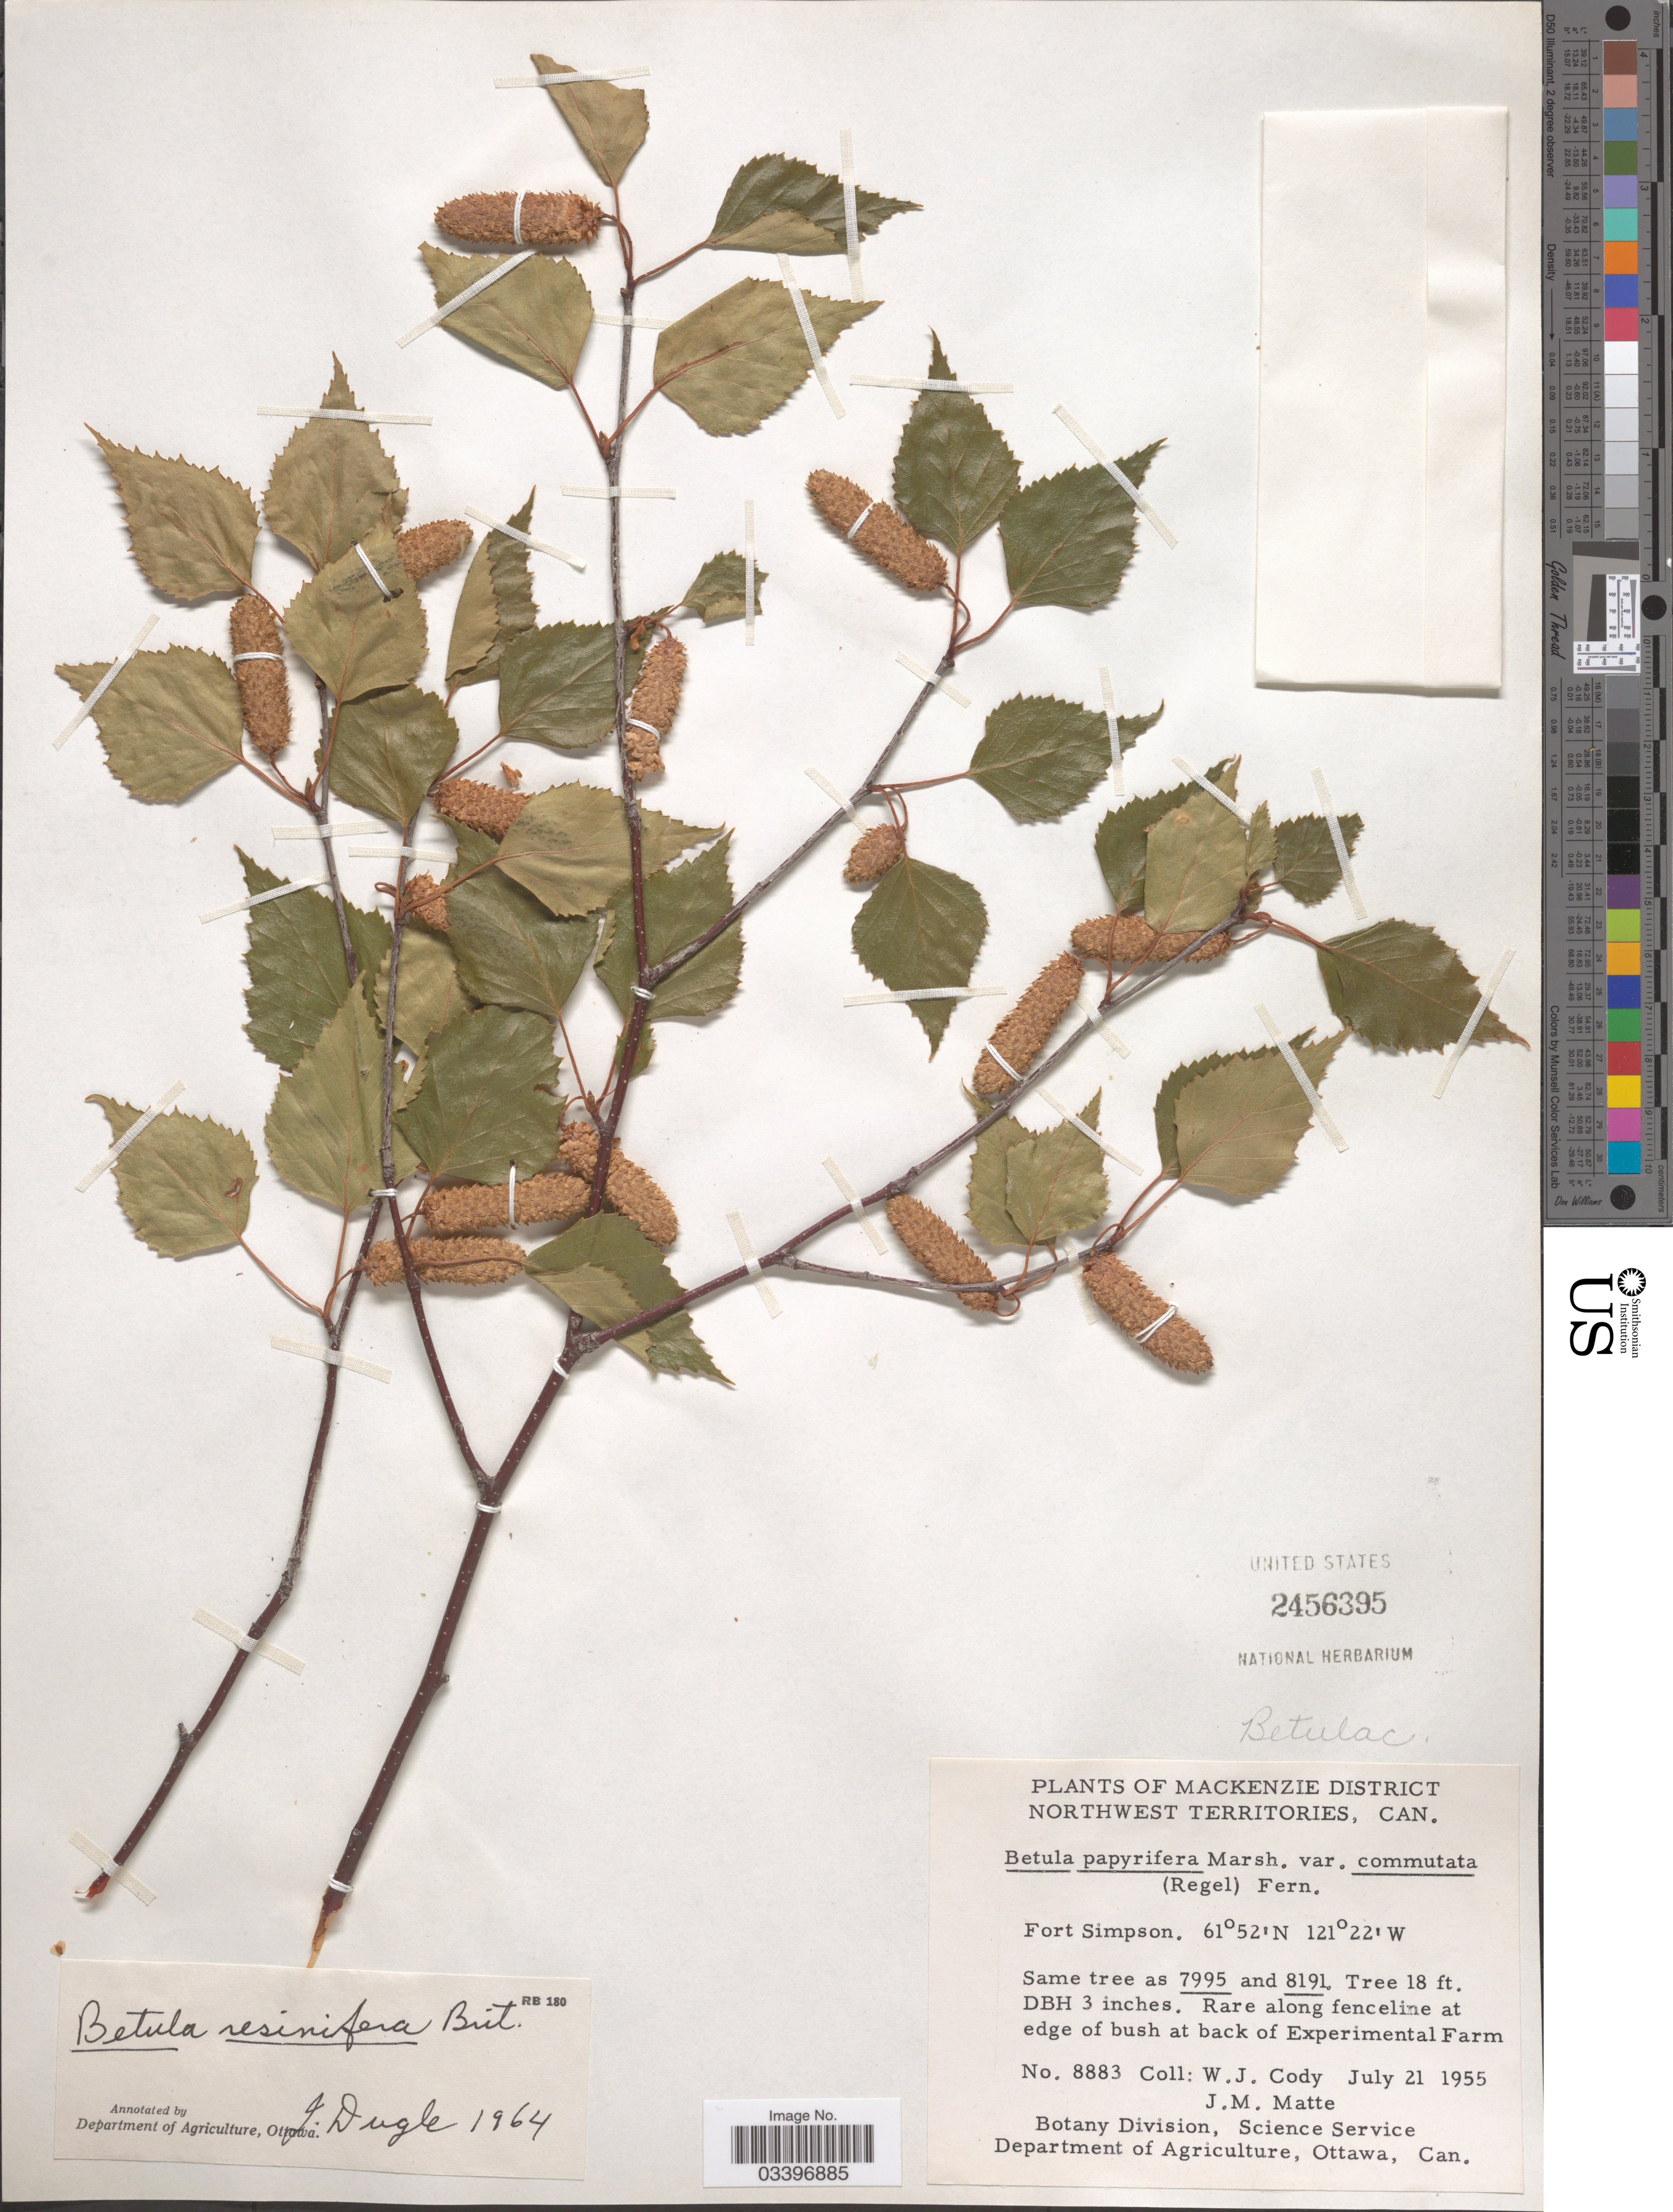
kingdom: Plantae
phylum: Tracheophyta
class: Magnoliopsida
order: Fagales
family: Betulaceae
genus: Betula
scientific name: Betula resinifera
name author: Britton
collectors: W. Cody & J. Matte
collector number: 8883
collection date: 1955-07-21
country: Canada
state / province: Northwest Territories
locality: Mackenzie District. Fort Simpson. Along fenceline at edge of bush at back of Experimental Farm.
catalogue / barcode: US 2456395